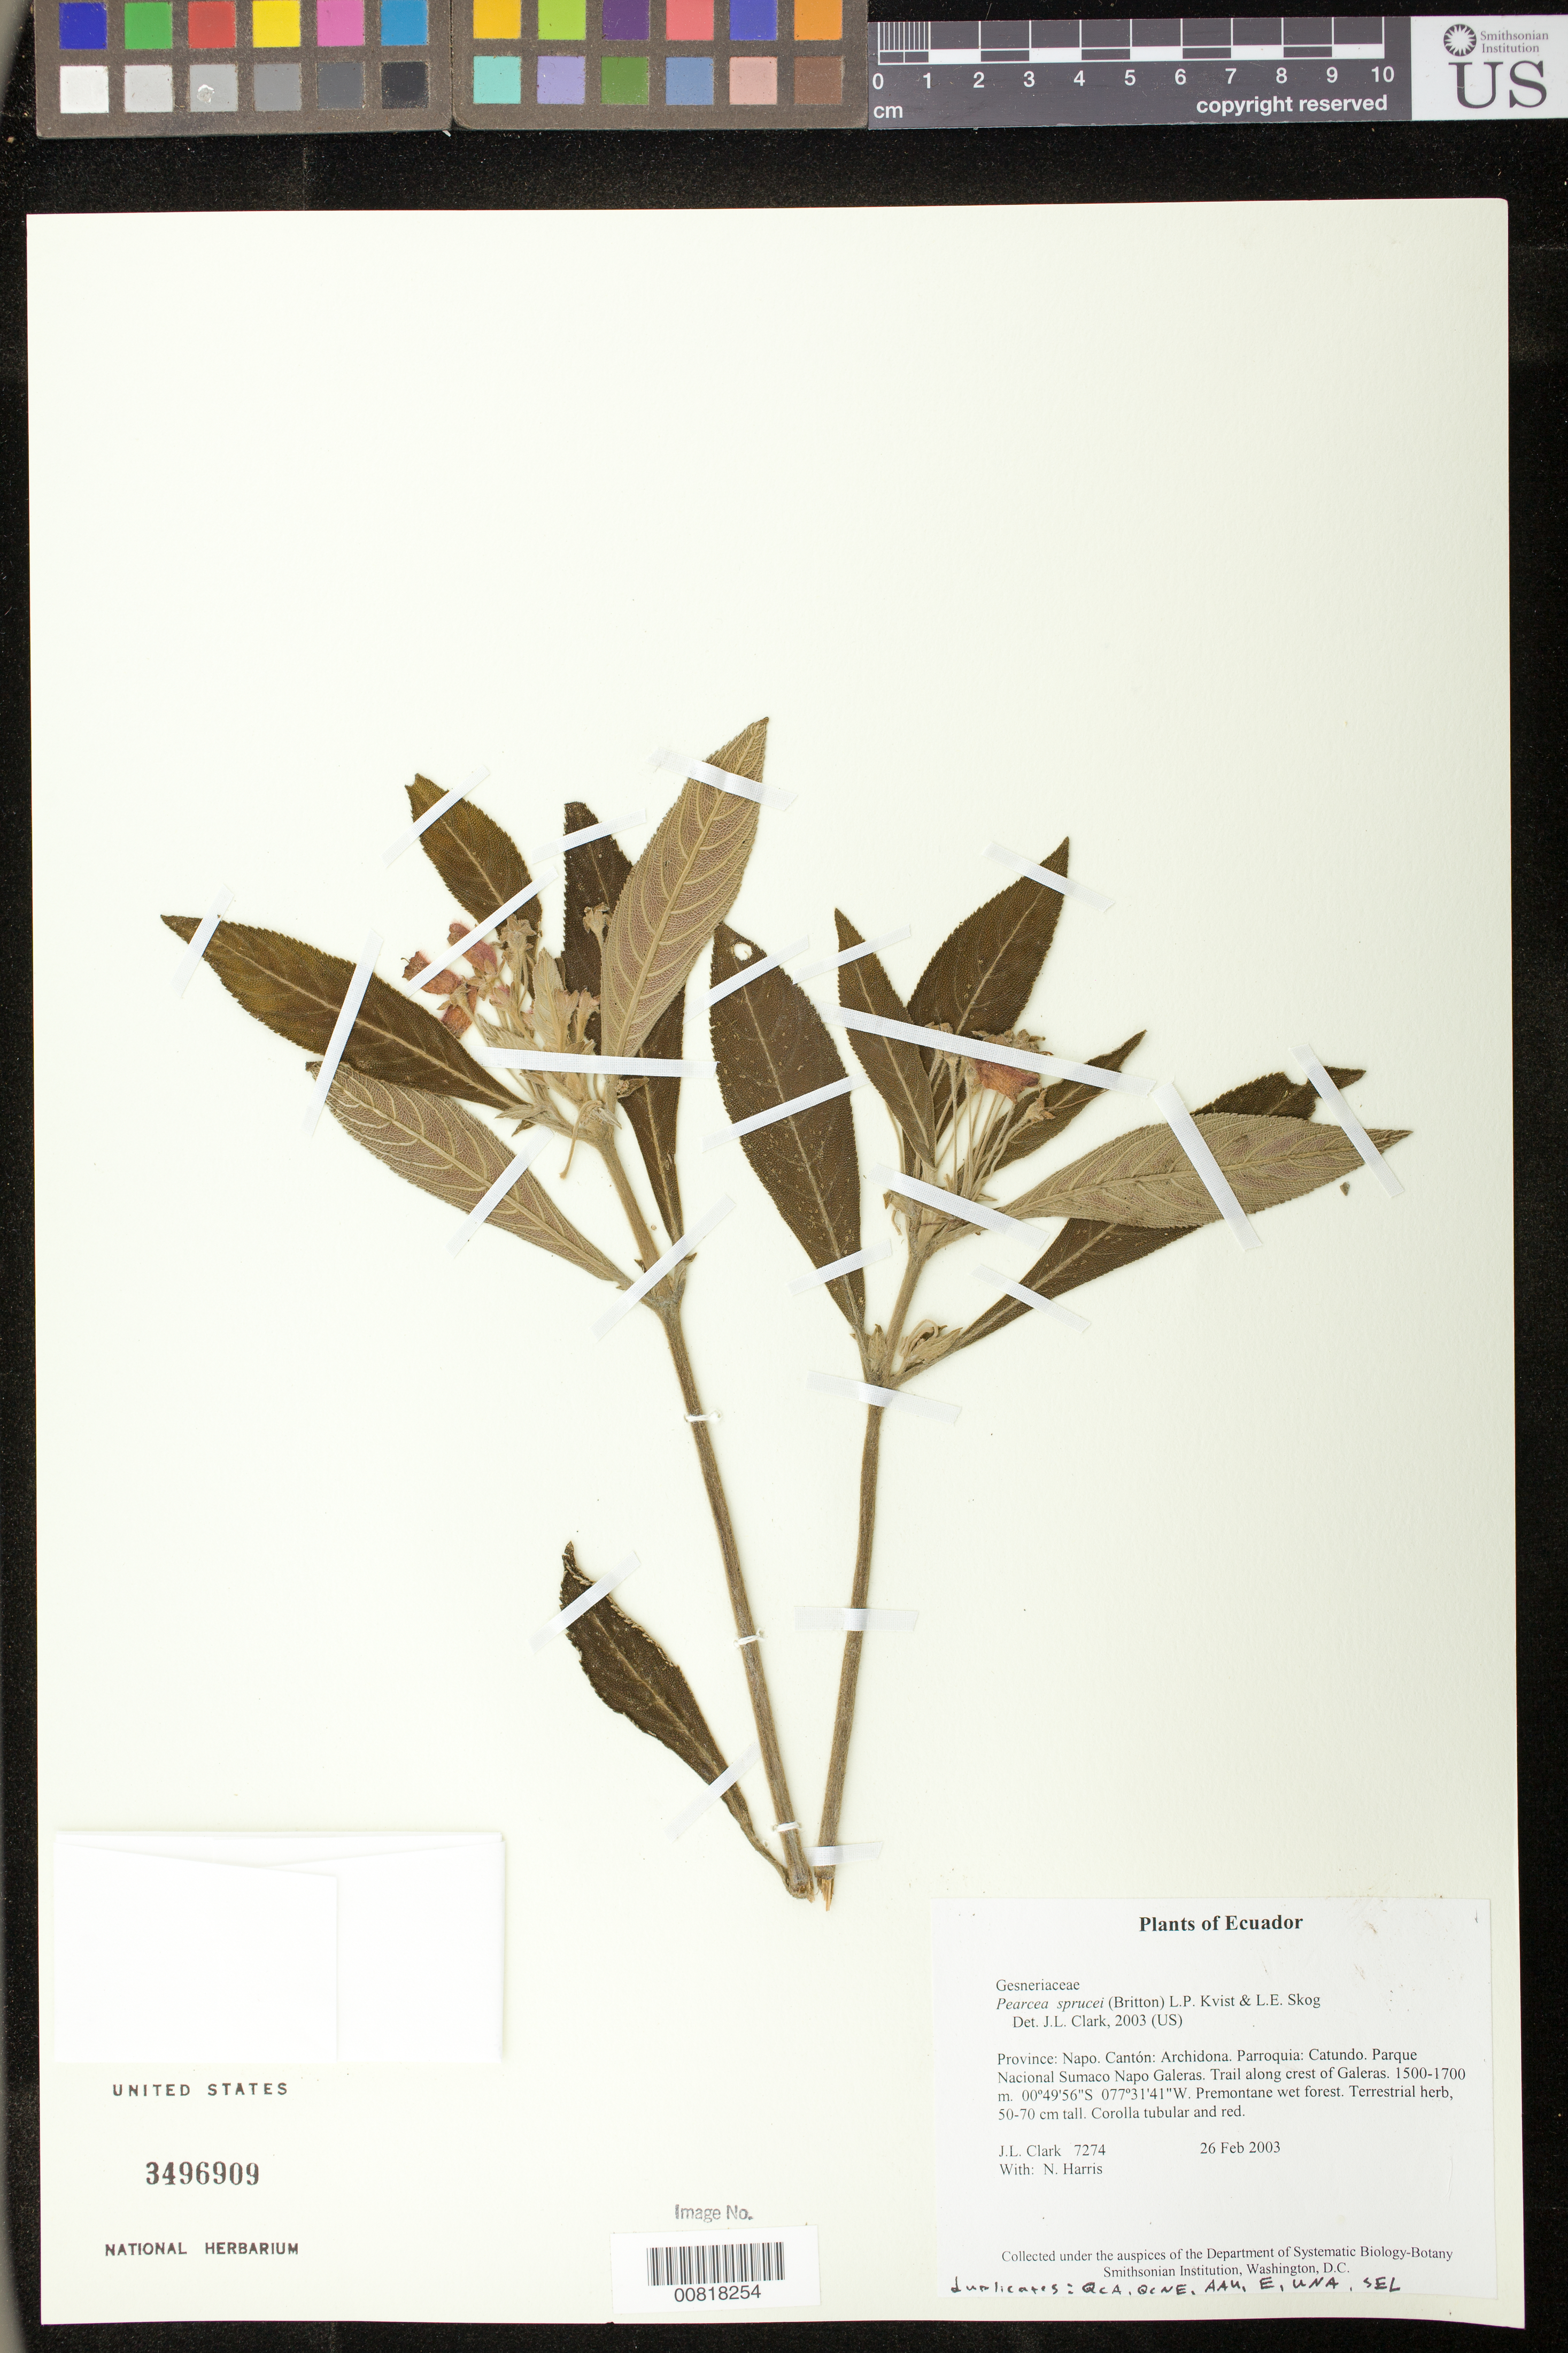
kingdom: Plantae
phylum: Tracheophyta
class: Magnoliopsida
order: Lamiales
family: Gesneriaceae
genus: Pearcea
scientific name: Pearcea sprucei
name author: (Britton) L.P. Kvist & L.E. Skog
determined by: Clark, J. L., (SEL), The Marie Selby Botanical Garden (UNITED STATES)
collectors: J. L. Clark & N. Harris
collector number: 7274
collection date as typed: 26 Feb 2003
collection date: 2003-02-26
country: Ecuador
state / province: Napo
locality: Archidona. Parroquia: Catundo. Parque Nacional Sumaco Napo Galeras. Trail along crest of Galeras.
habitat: Premontane wet forest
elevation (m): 1500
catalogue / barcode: US 3496909